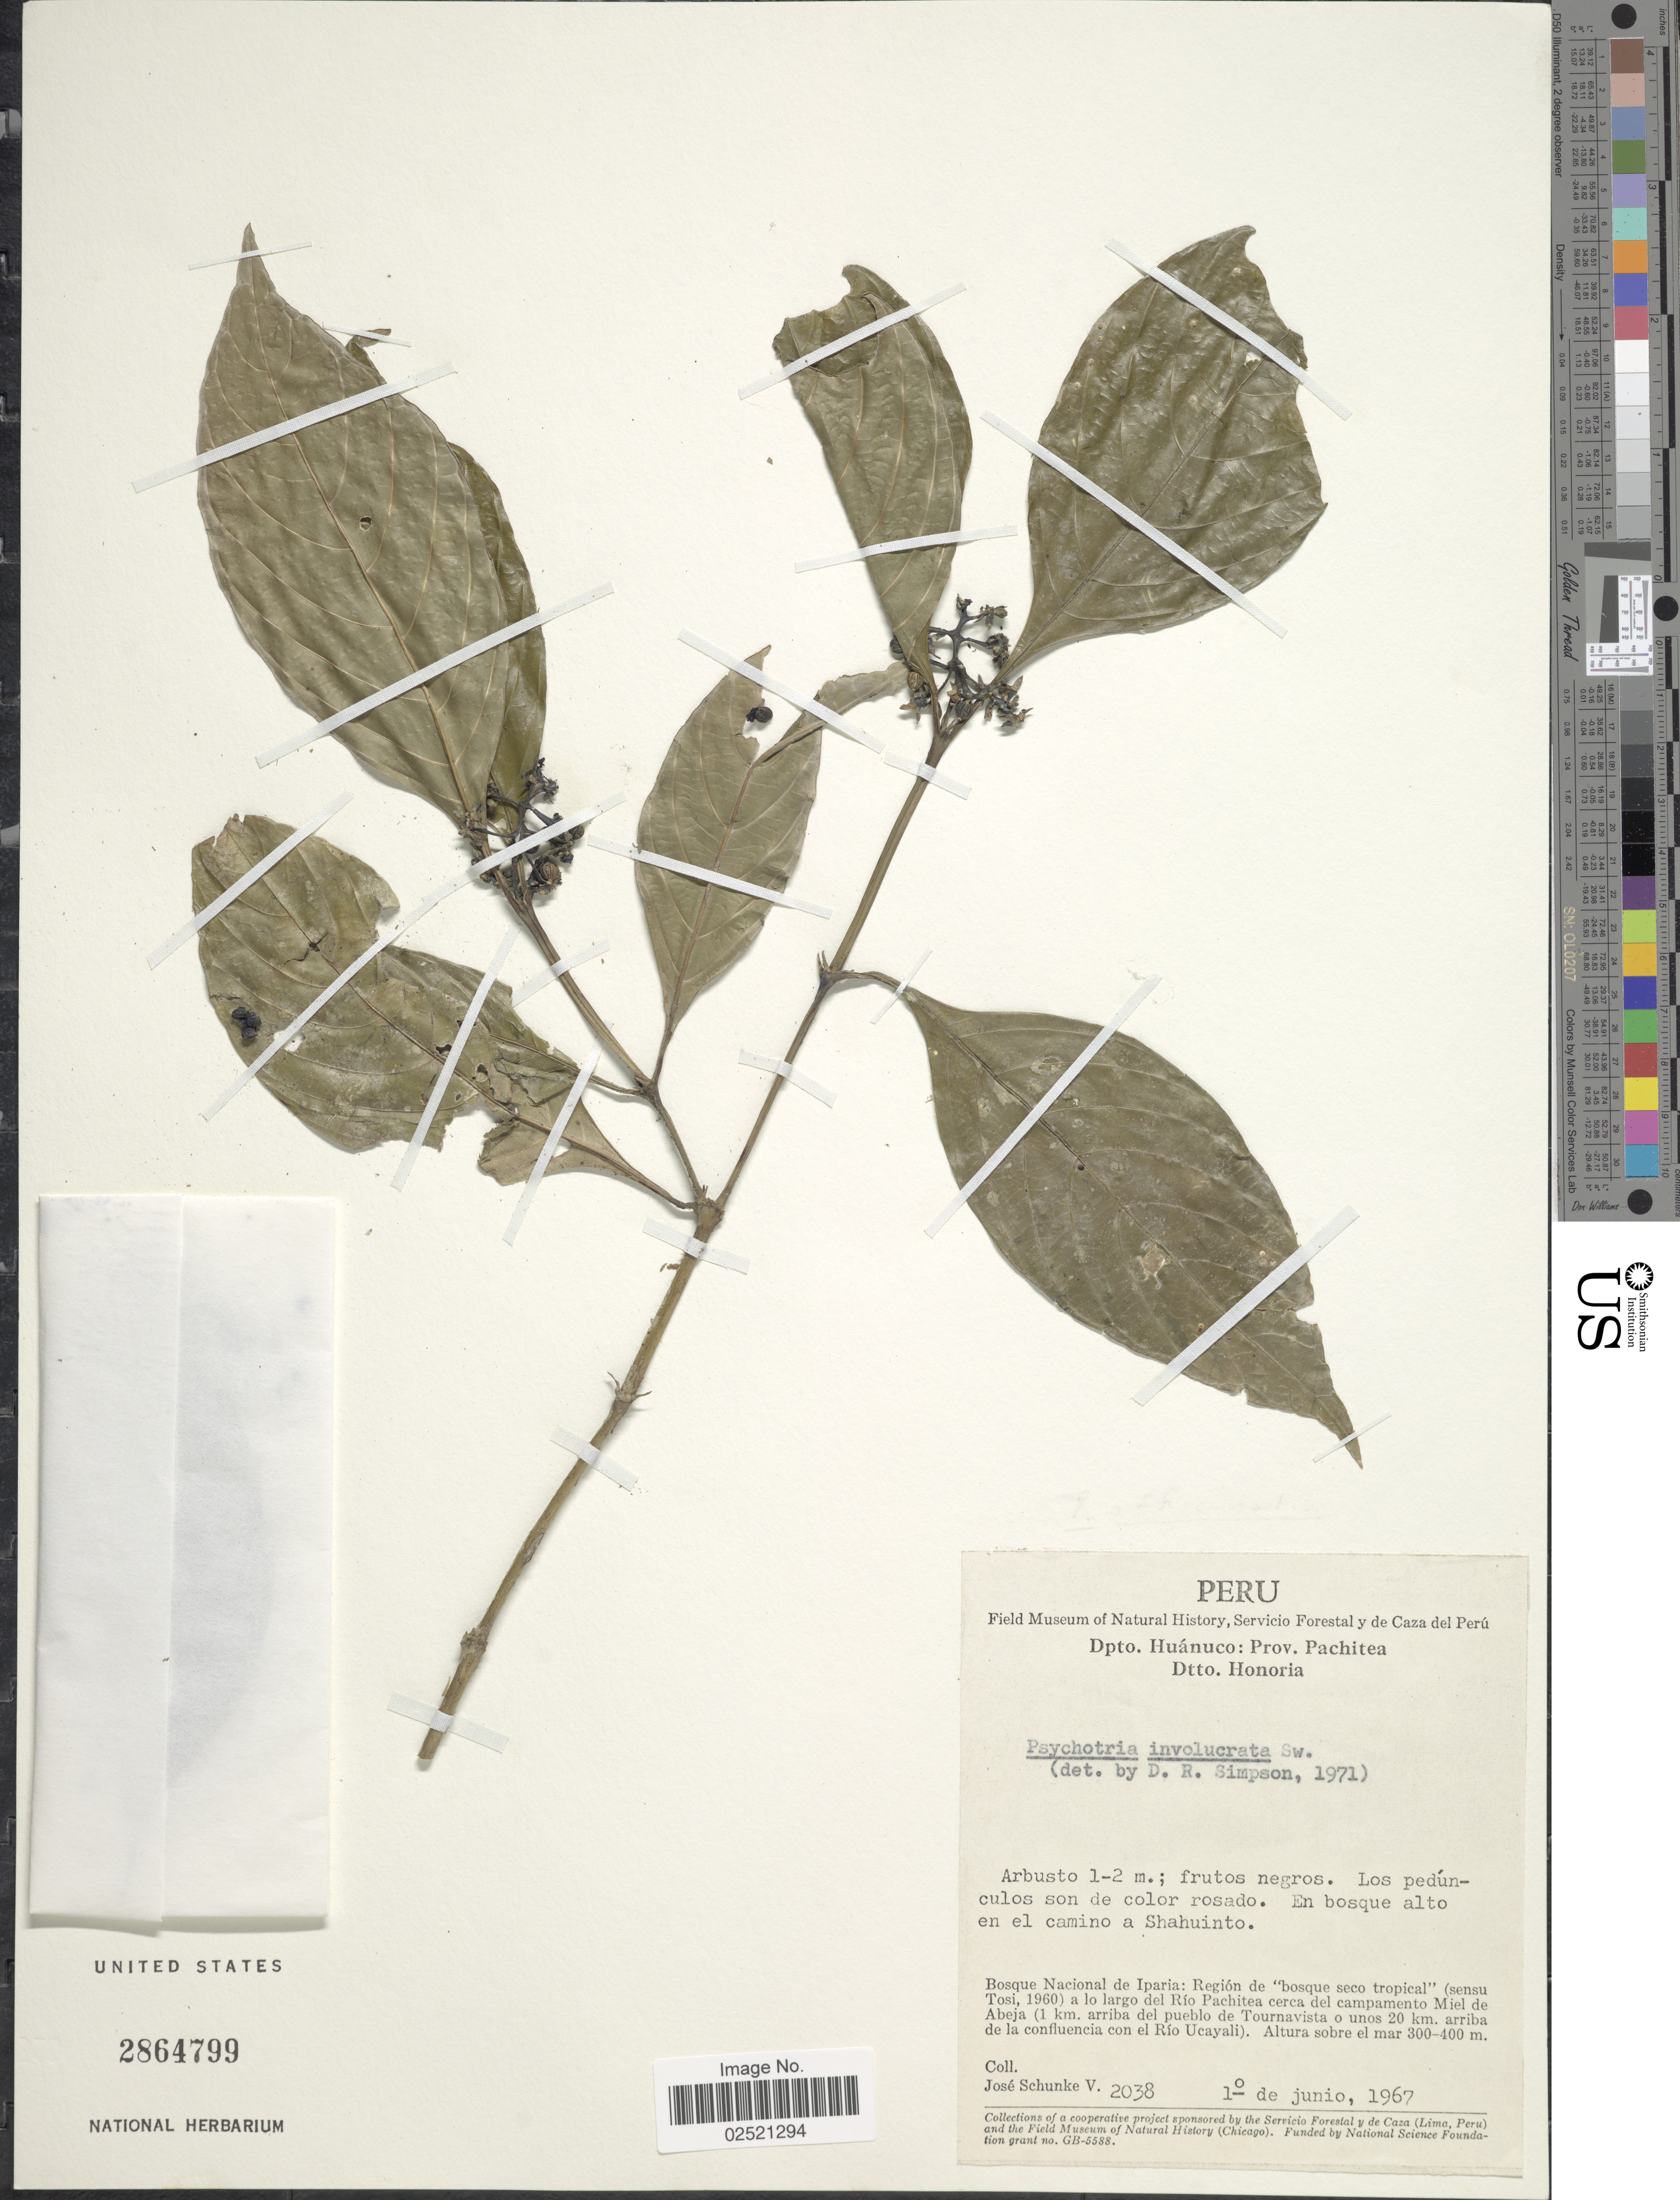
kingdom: Plantae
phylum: Tracheophyta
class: Magnoliopsida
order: Gentianales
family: Rubiaceae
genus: Psychotria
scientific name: Psychotria involucrata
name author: Sw.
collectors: J. Schunke Vigo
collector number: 2038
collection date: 1967-06-01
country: Peru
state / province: Huánuco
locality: Prov. Pachitea, Dtto. Honoria, en bosque alto en el camino a Shahuinto, Bosque Nacional de Iparia: Region de "bosque seco tropical"(sensu Tosi, 1960) al lo largo del Rio Pachitea cerca del campamento Miel de Abeja (1 km. arriba del pueblo de Tournavista o unos 20 km. aariba de la confluencia con el Rio Ucayalli).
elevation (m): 300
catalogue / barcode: US 2864799